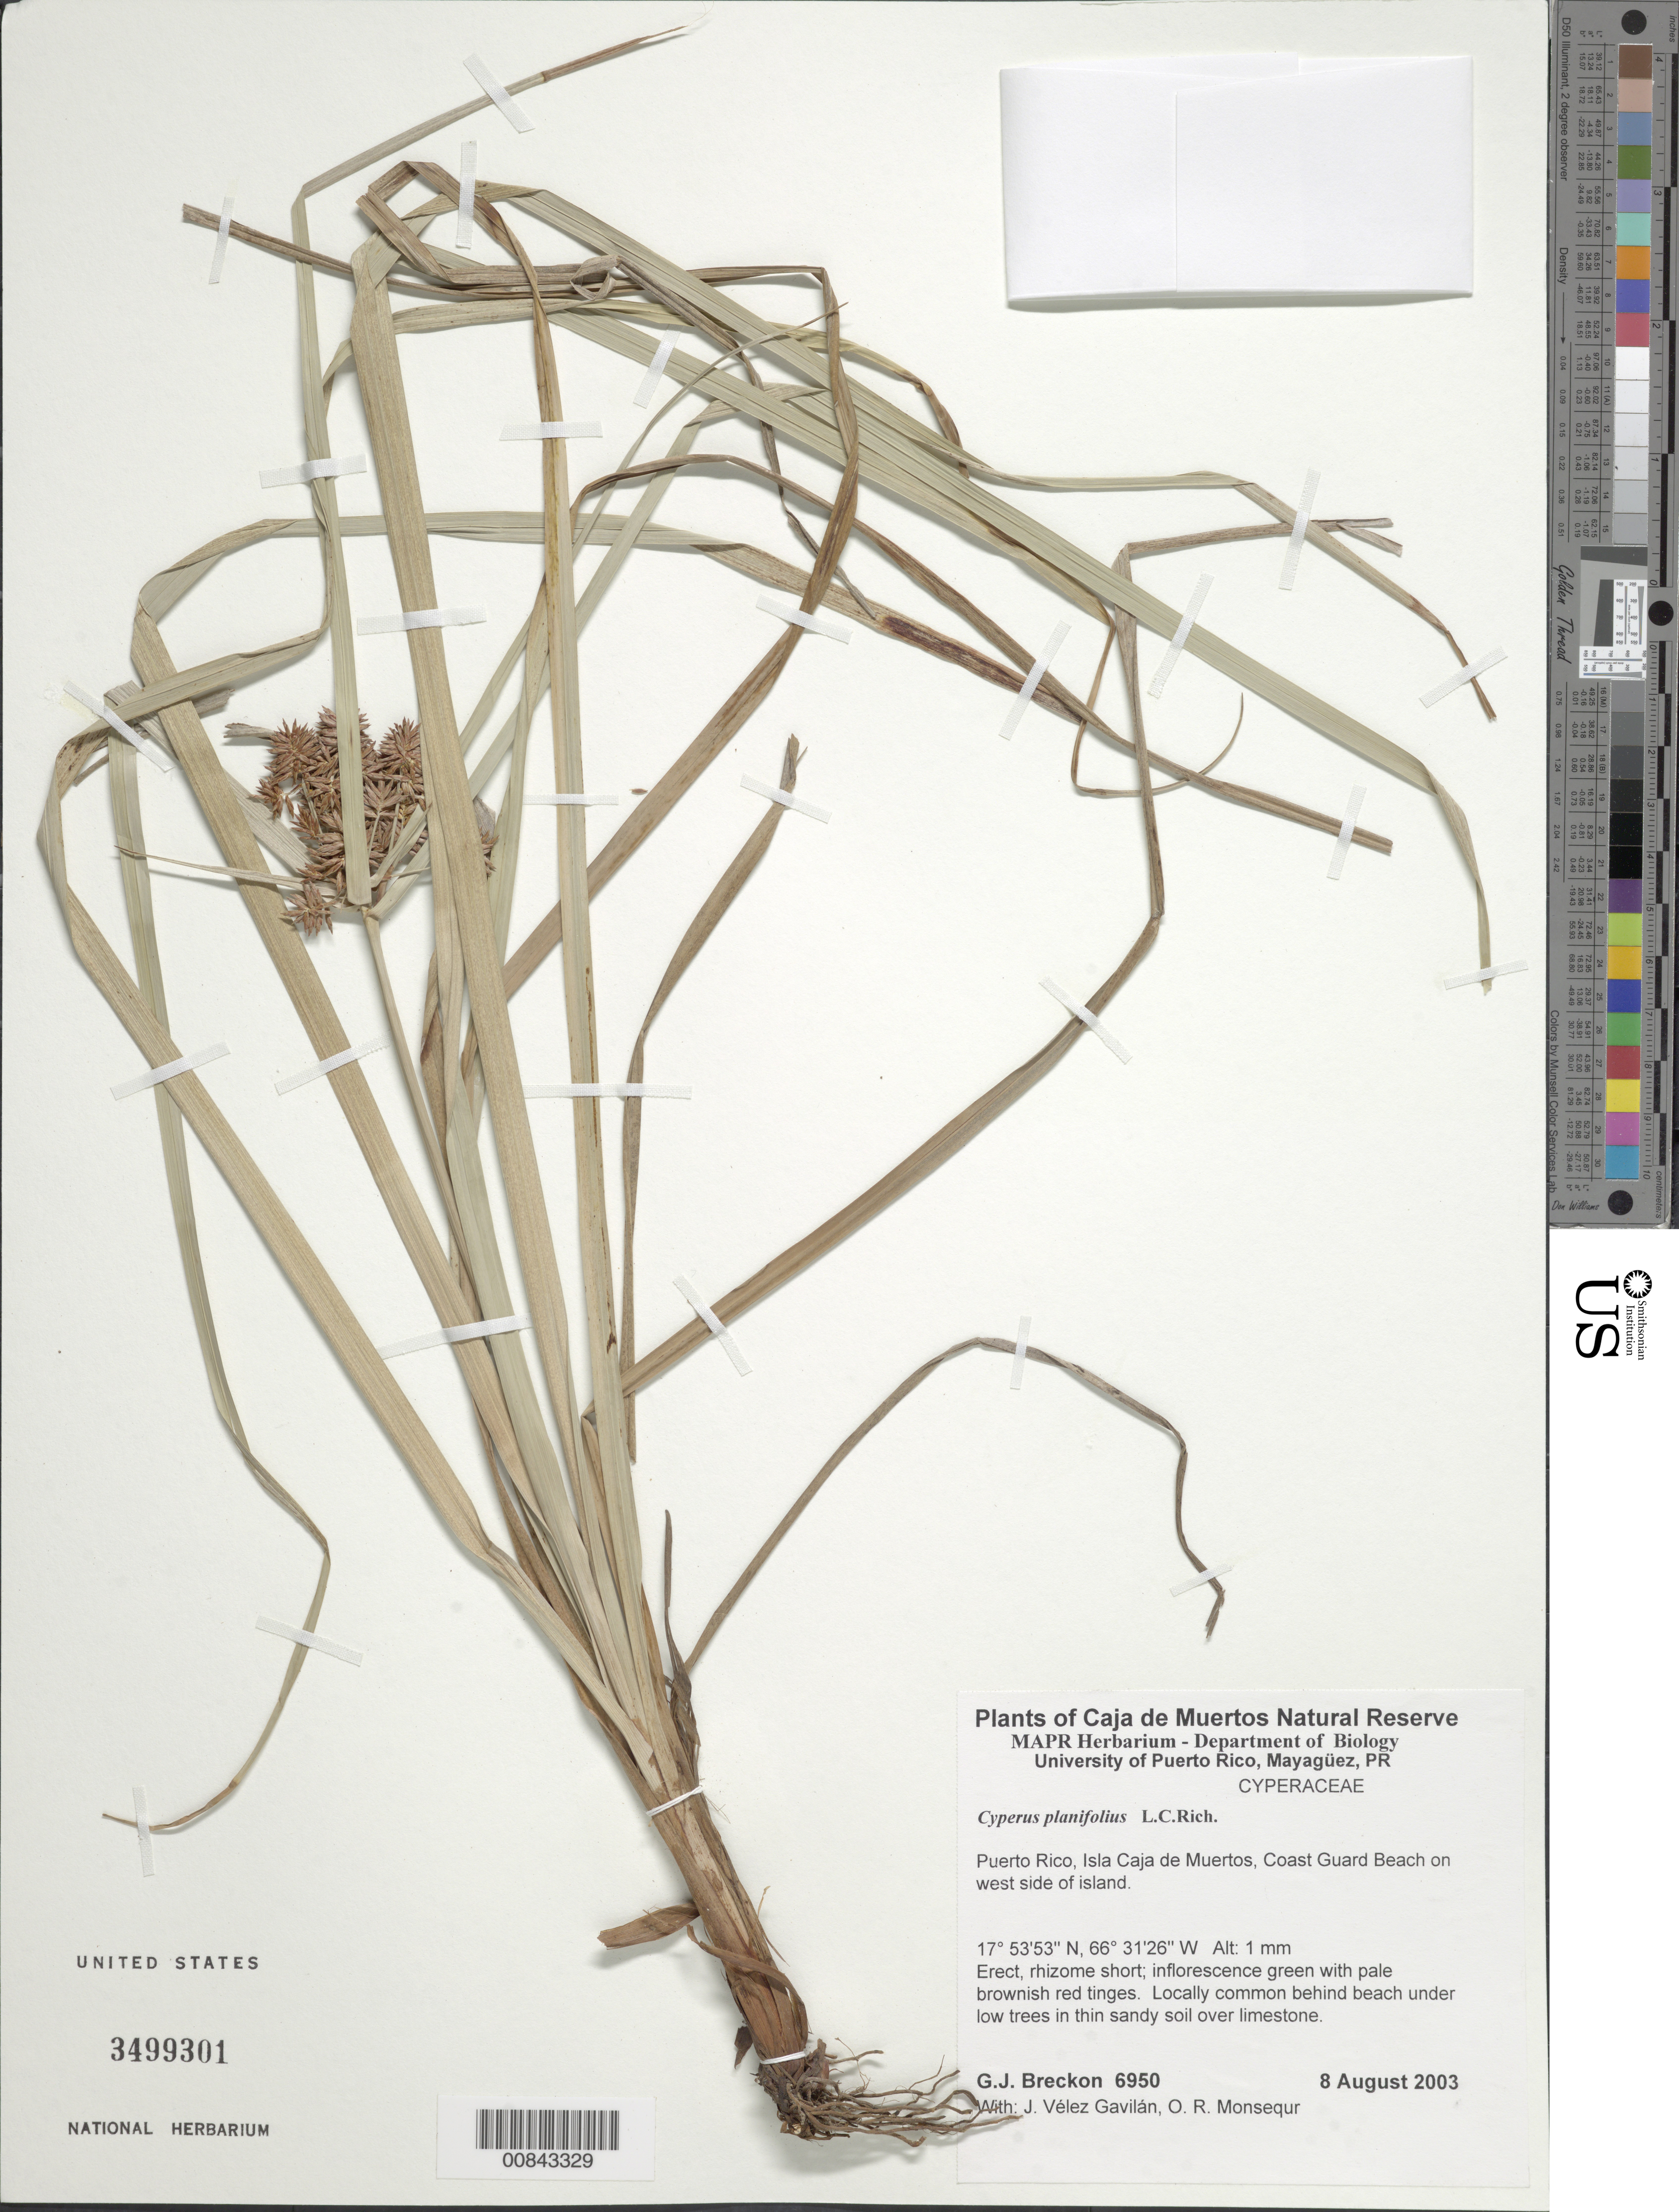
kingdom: Plantae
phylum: Tracheophyta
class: Liliopsida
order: Poales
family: Cyperaceae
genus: Cyperus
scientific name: Cyperus planifolius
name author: Rich.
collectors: G. Breckon, J. Vélez-Gavilán & O. Monsegur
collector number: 6950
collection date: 2003-08-08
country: Puerto Rico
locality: Puerto Rico, Isla Caja de Muertos, Coast Guard Beach on west side of Island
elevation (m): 1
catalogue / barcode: US 3499301